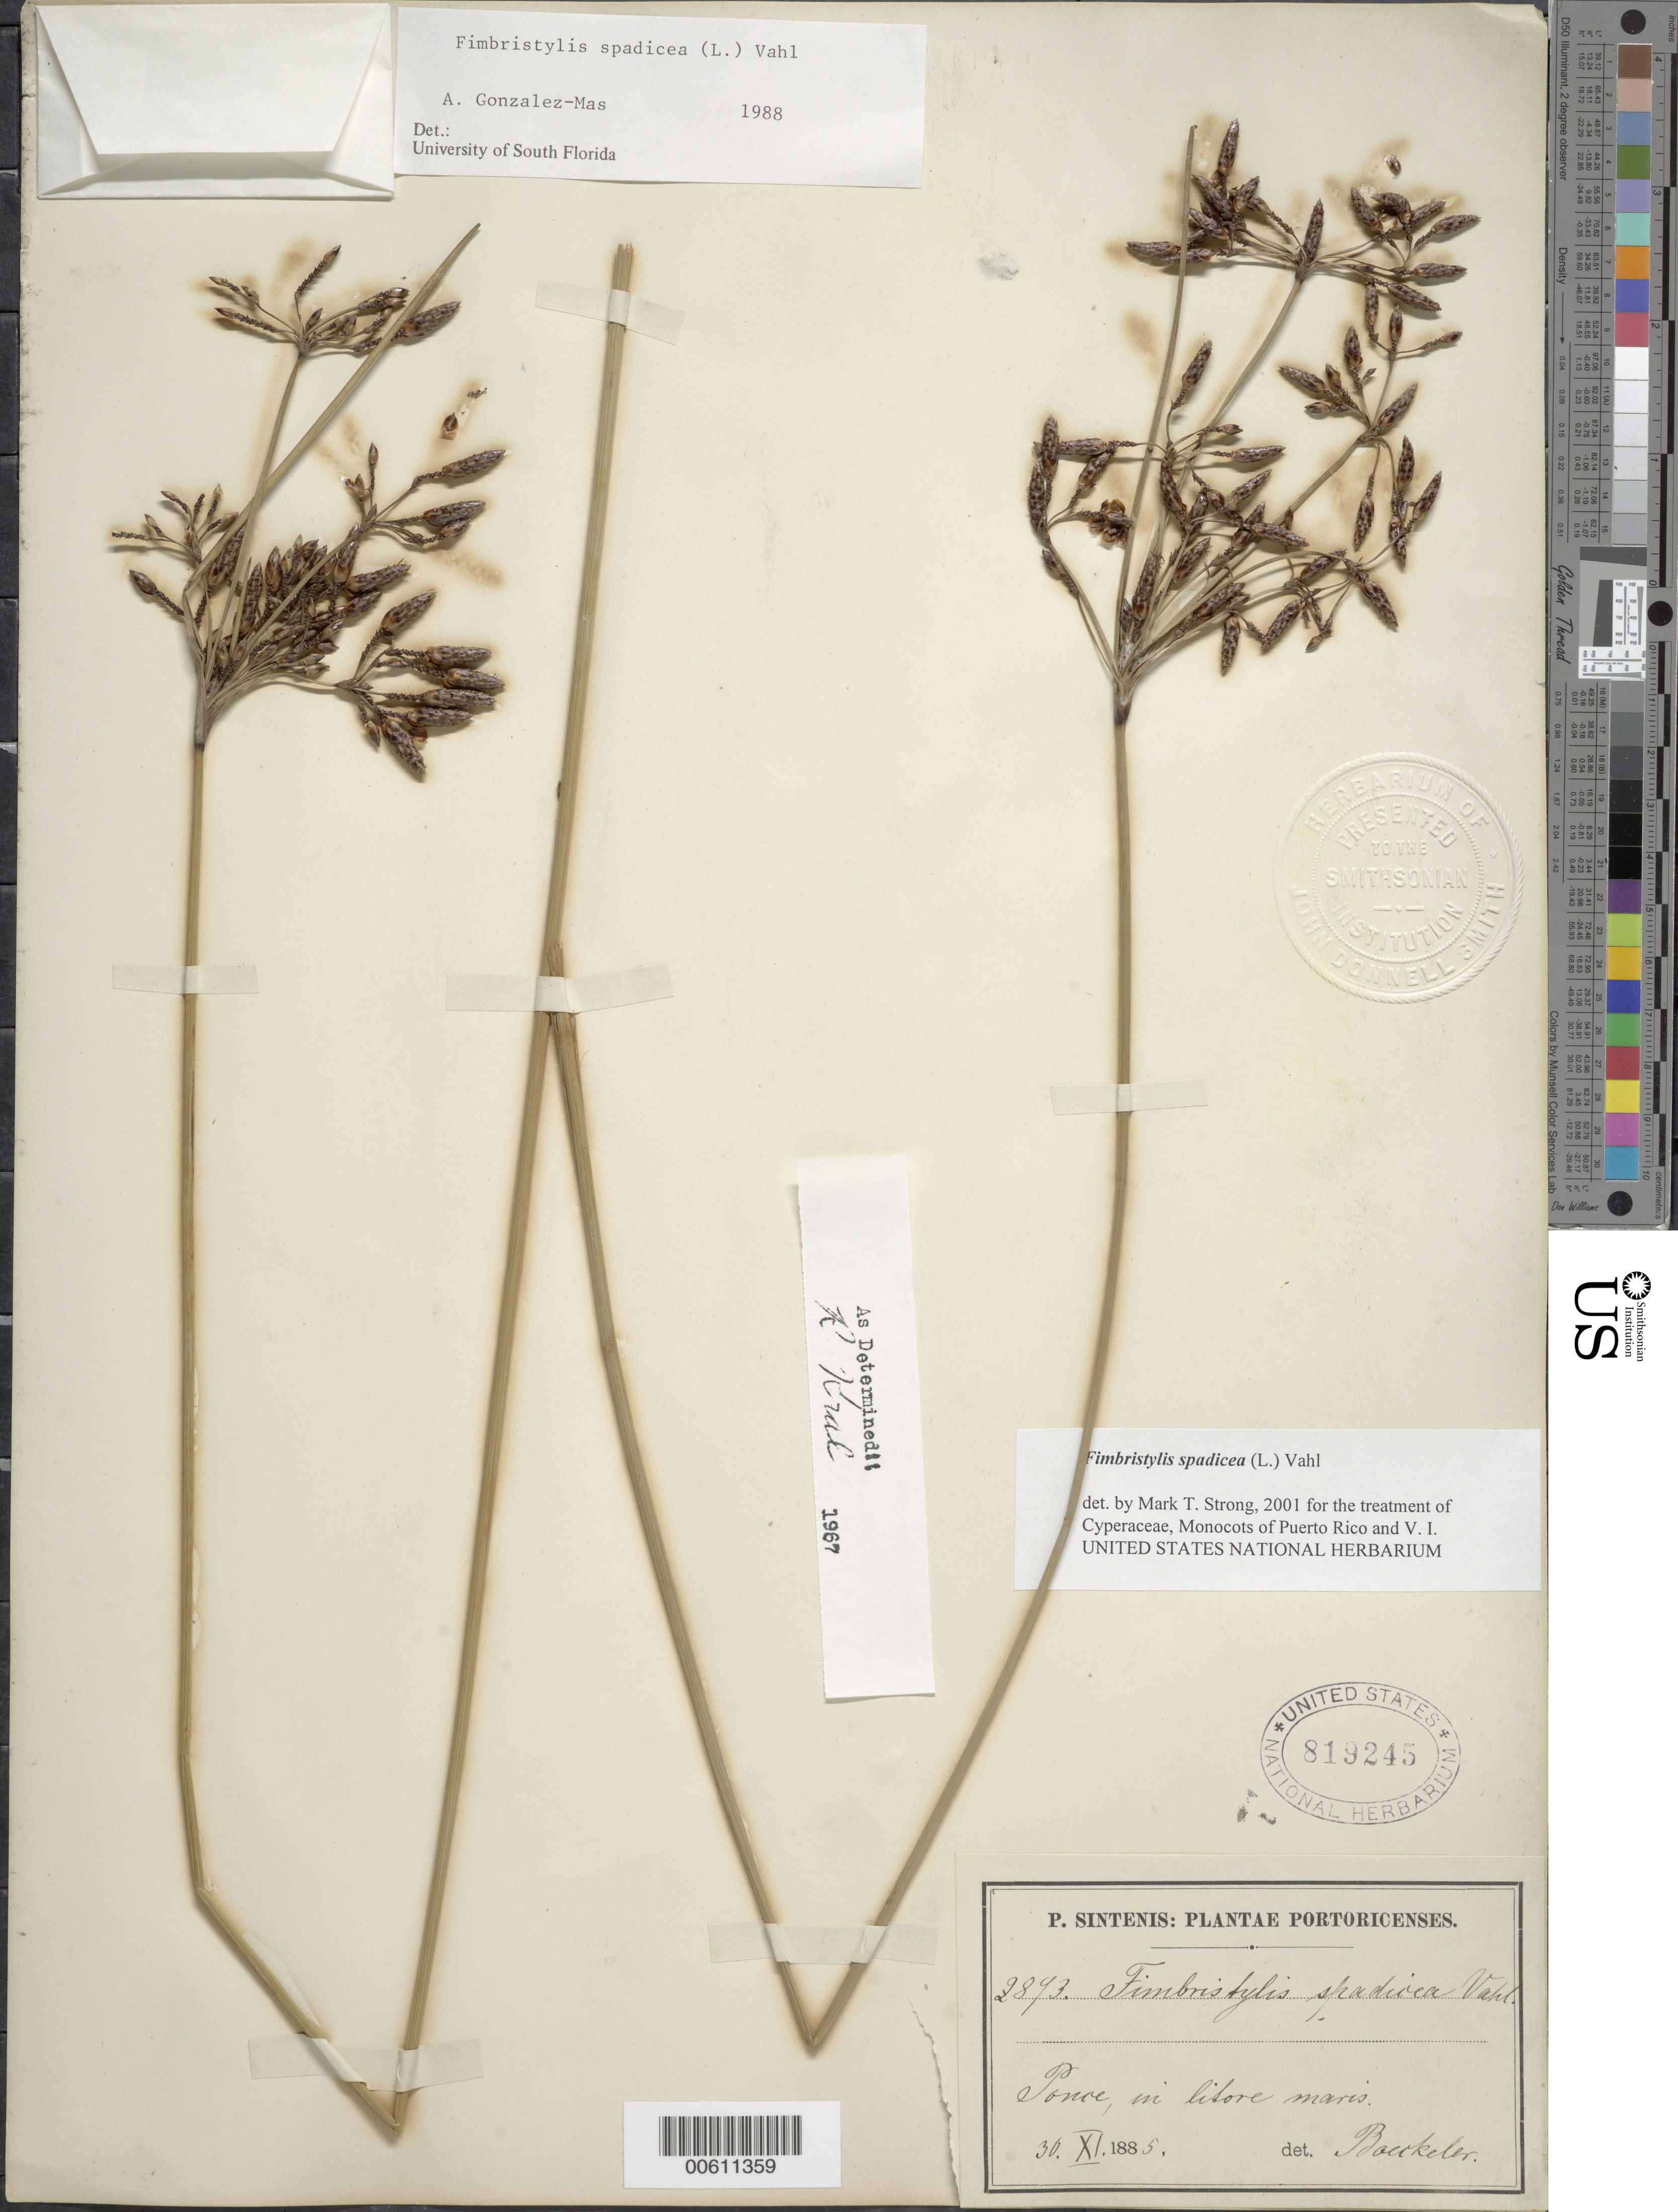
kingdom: Plantae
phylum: Tracheophyta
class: Liliopsida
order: Poales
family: Cyperaceae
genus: Fimbristylis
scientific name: Fimbristylis spadicea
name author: (L.) Vahl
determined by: Strong, M. T., (US), Smithsonian Institution - National Museum of Natural History (UNITED STATES)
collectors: P. Sintenis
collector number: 2893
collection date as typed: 30 Nov 1885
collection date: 1885-11-30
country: Puerto Rico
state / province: Ponce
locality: Ponce.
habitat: In litore maris.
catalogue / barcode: US 819245